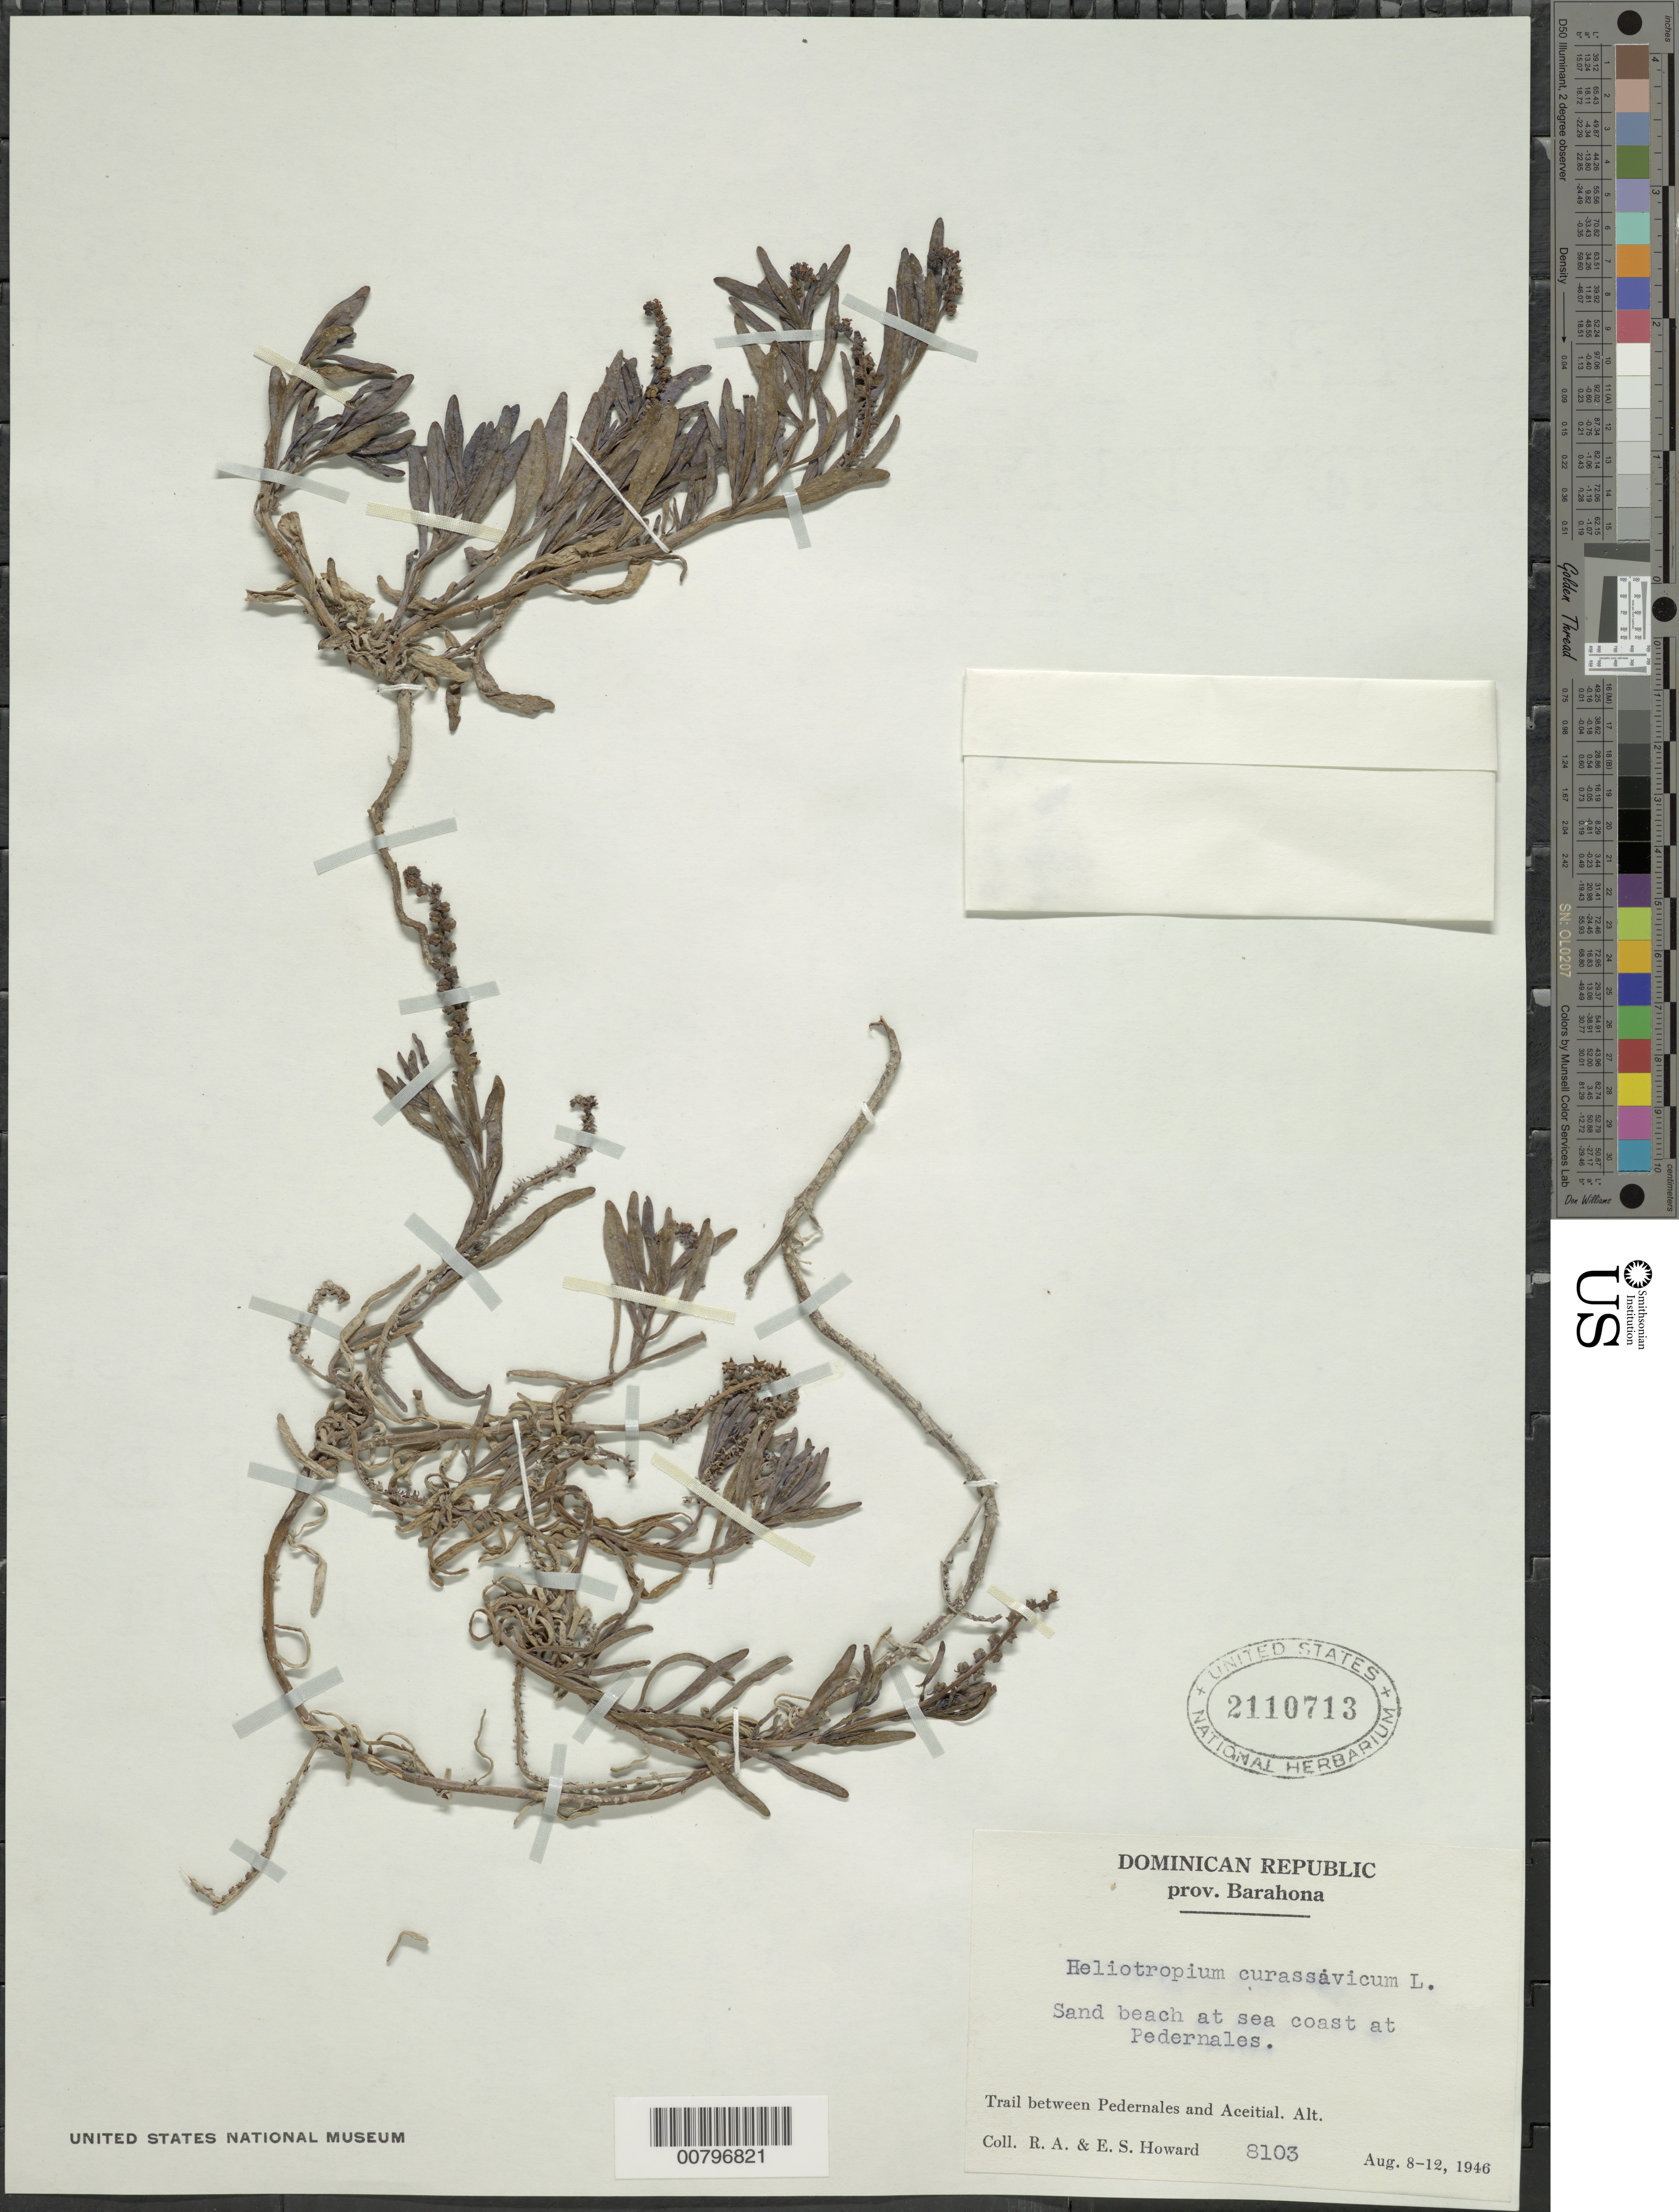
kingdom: Plantae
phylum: Tracheophyta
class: Magnoliopsida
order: Boraginales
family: Heliotropiaceae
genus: Heliotropium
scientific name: Heliotropium curassavicum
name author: L.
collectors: R. A. Howard & E. S. Howard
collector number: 8103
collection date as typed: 08 Apr 1946 to 12 Apr 1946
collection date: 1946-04-08/1946-04-12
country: Dominican Republic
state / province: Barahona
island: Hispaniola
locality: Trail between Pedernales and Aceitial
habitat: Sand beach at sea coast at Pedernales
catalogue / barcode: US 2110713